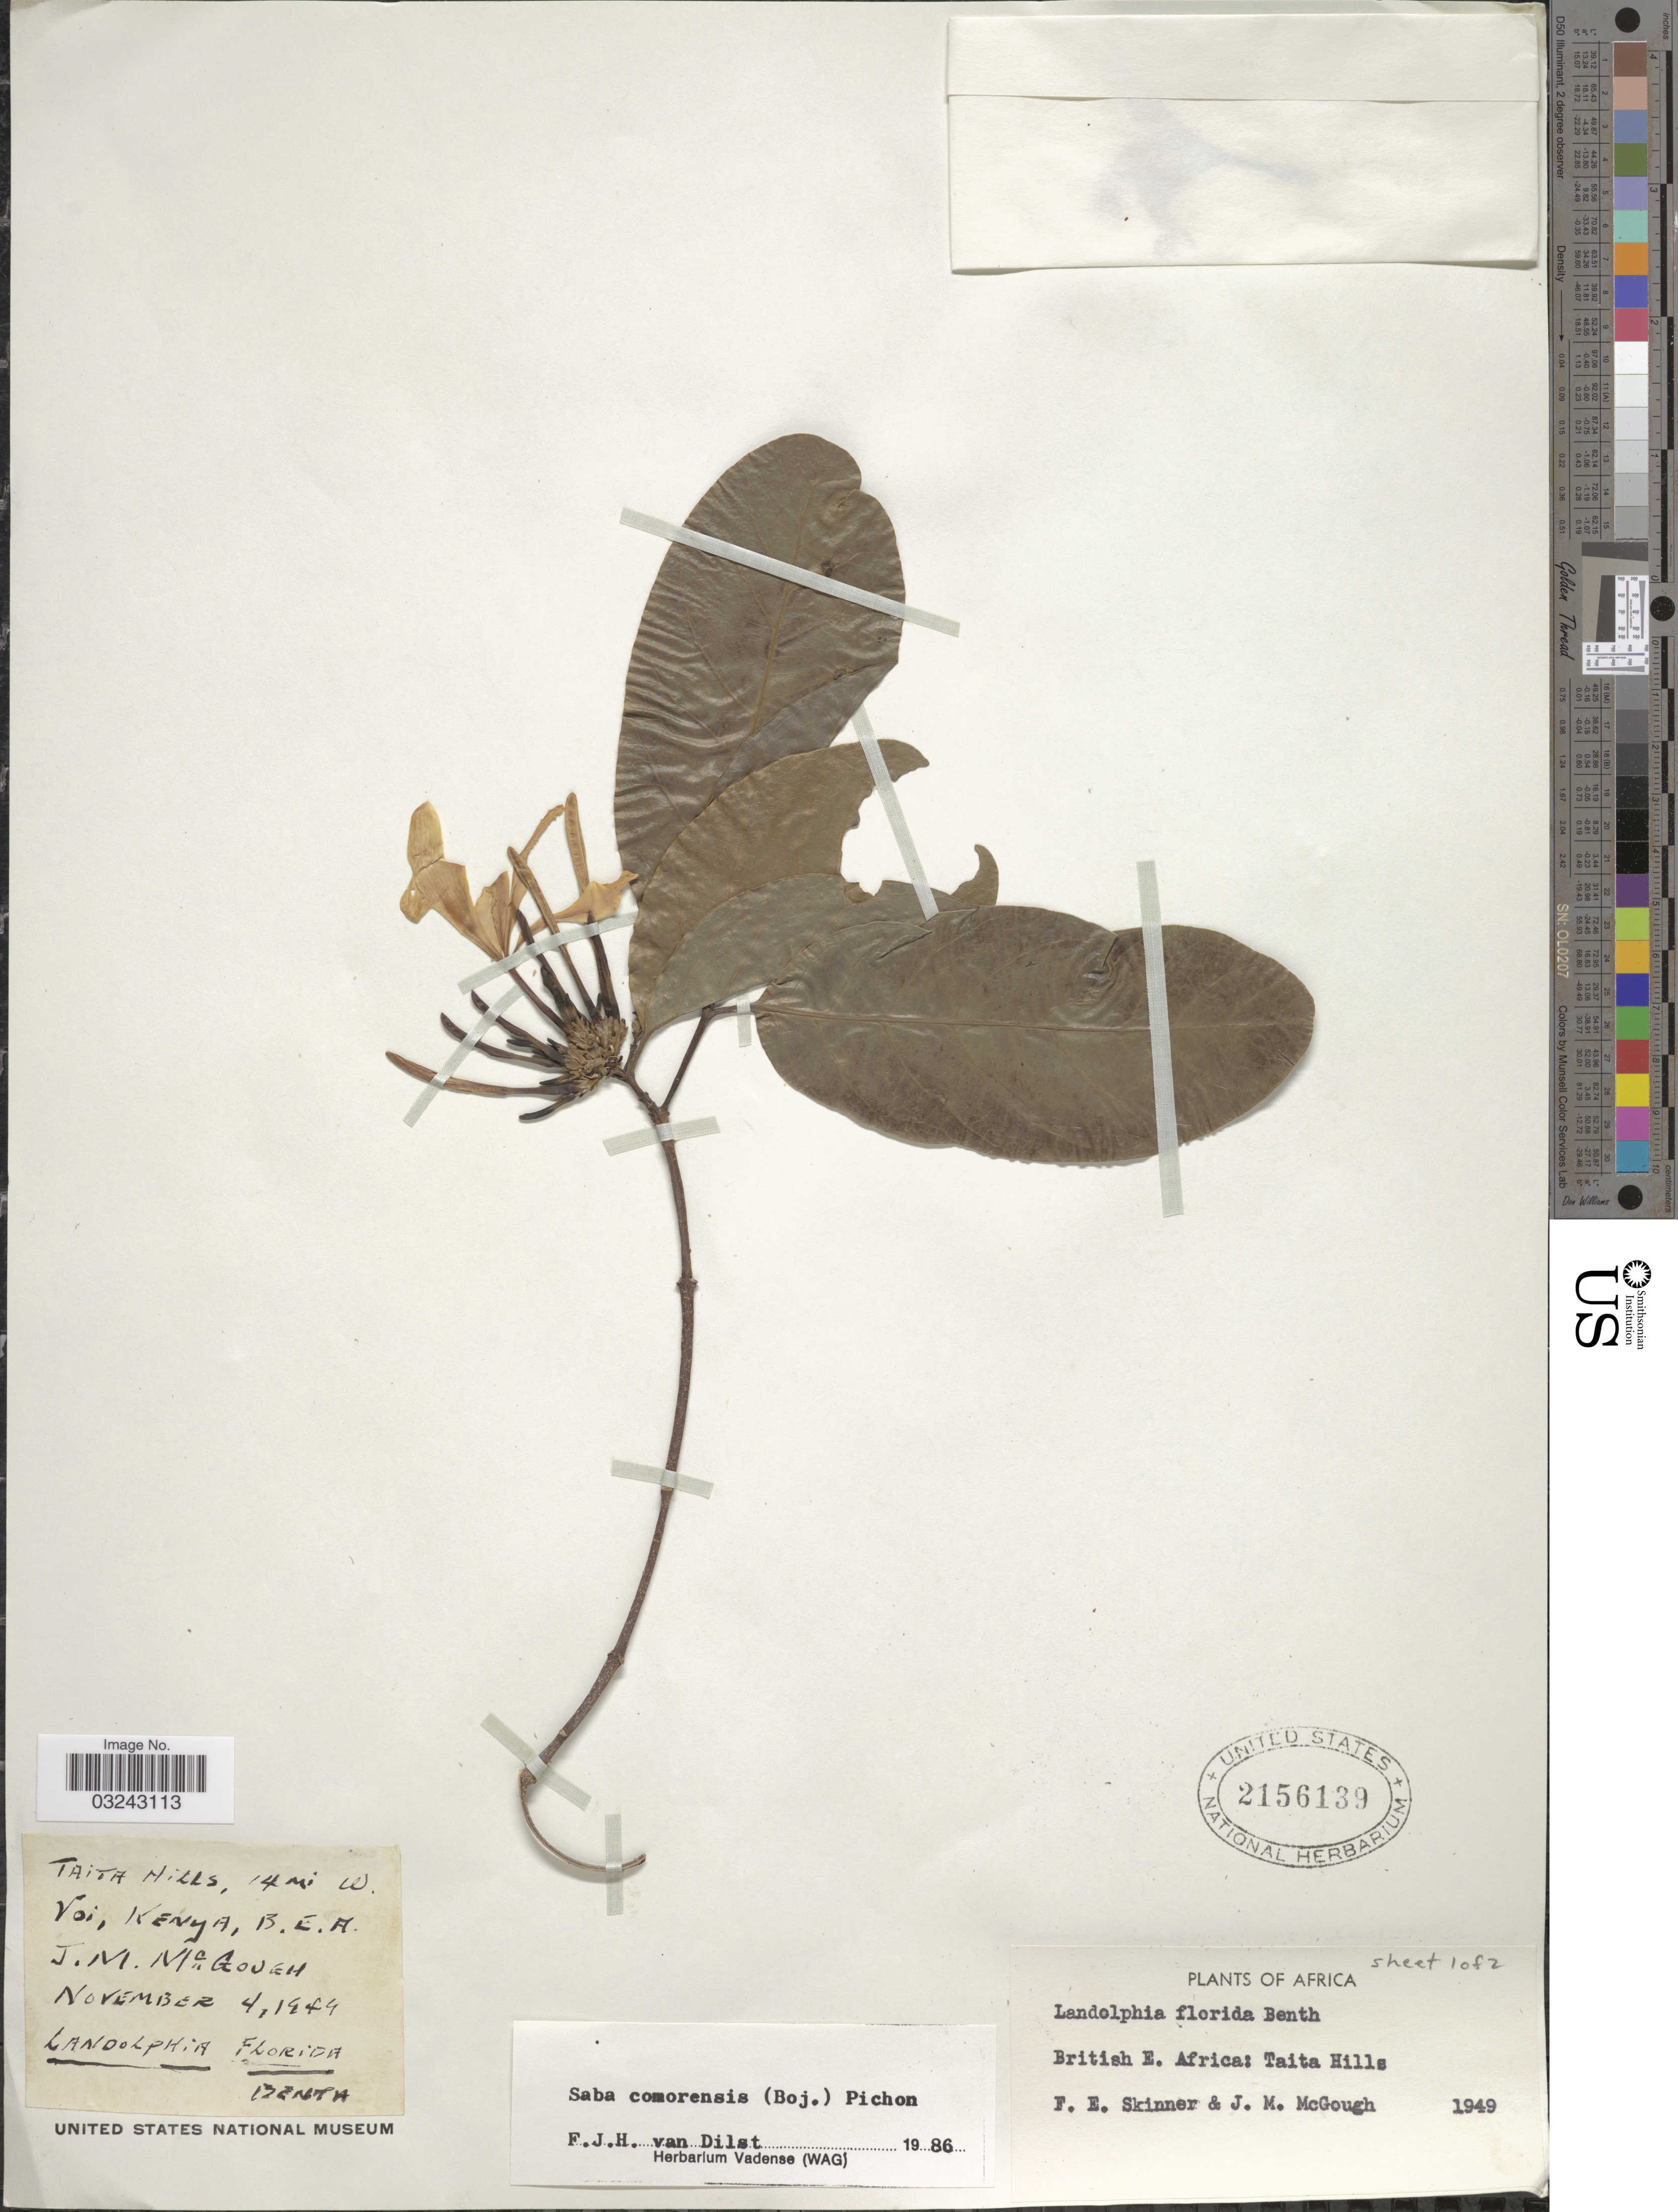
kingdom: Plantae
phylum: Tracheophyta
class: Magnoliopsida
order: Gentianales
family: Apocynaceae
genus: Saba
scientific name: Saba comorensis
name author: (Bojer ex A. DC.) Pichon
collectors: F. Skinner & J. Mcgough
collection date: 1949-11-04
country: Kenya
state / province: Taita Taveta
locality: British E. Africa: Taita Hills, 14 mi W. Voi.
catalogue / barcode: US 2156139